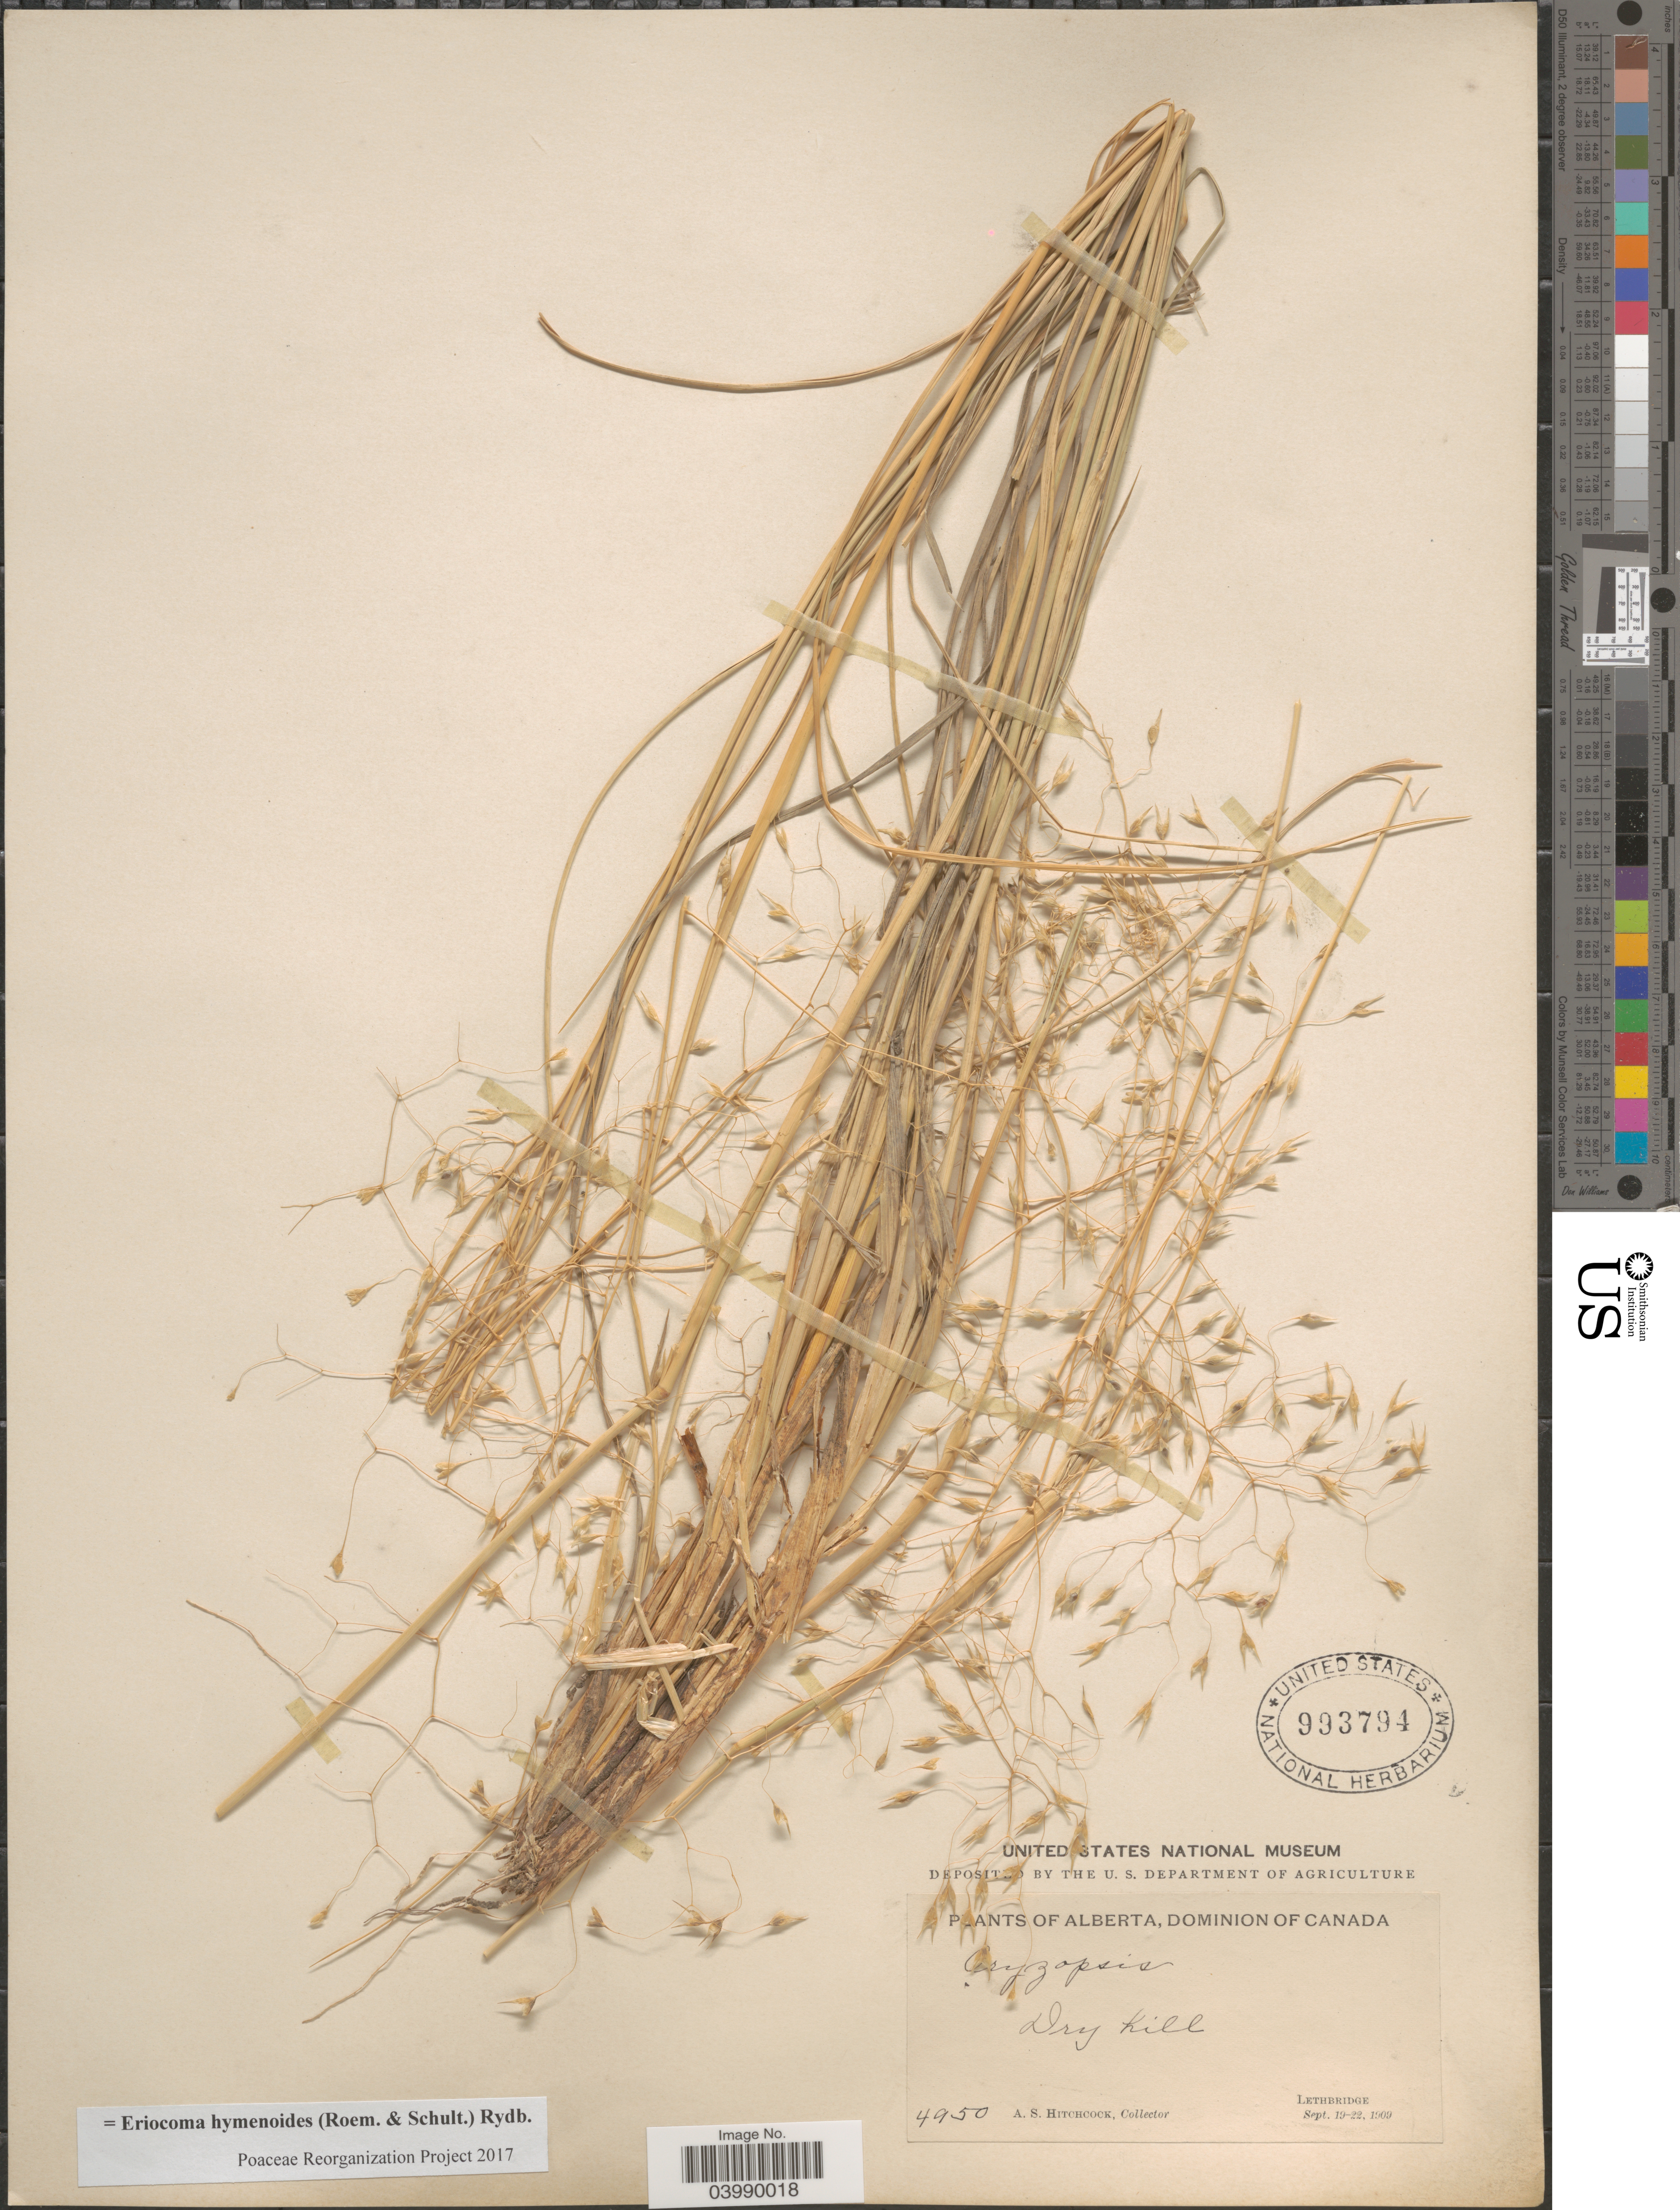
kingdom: Plantae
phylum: Tracheophyta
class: Liliopsida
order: Poales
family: Poaceae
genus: Eriocoma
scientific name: Eriocoma hymenoides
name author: (Roem. & Schult.) Rydb.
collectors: A. S. Hitchcock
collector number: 4950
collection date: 1909-09-19/1909-09-22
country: Canada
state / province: Alberta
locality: Dominion of Canada. Lethbridge.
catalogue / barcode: US 993794